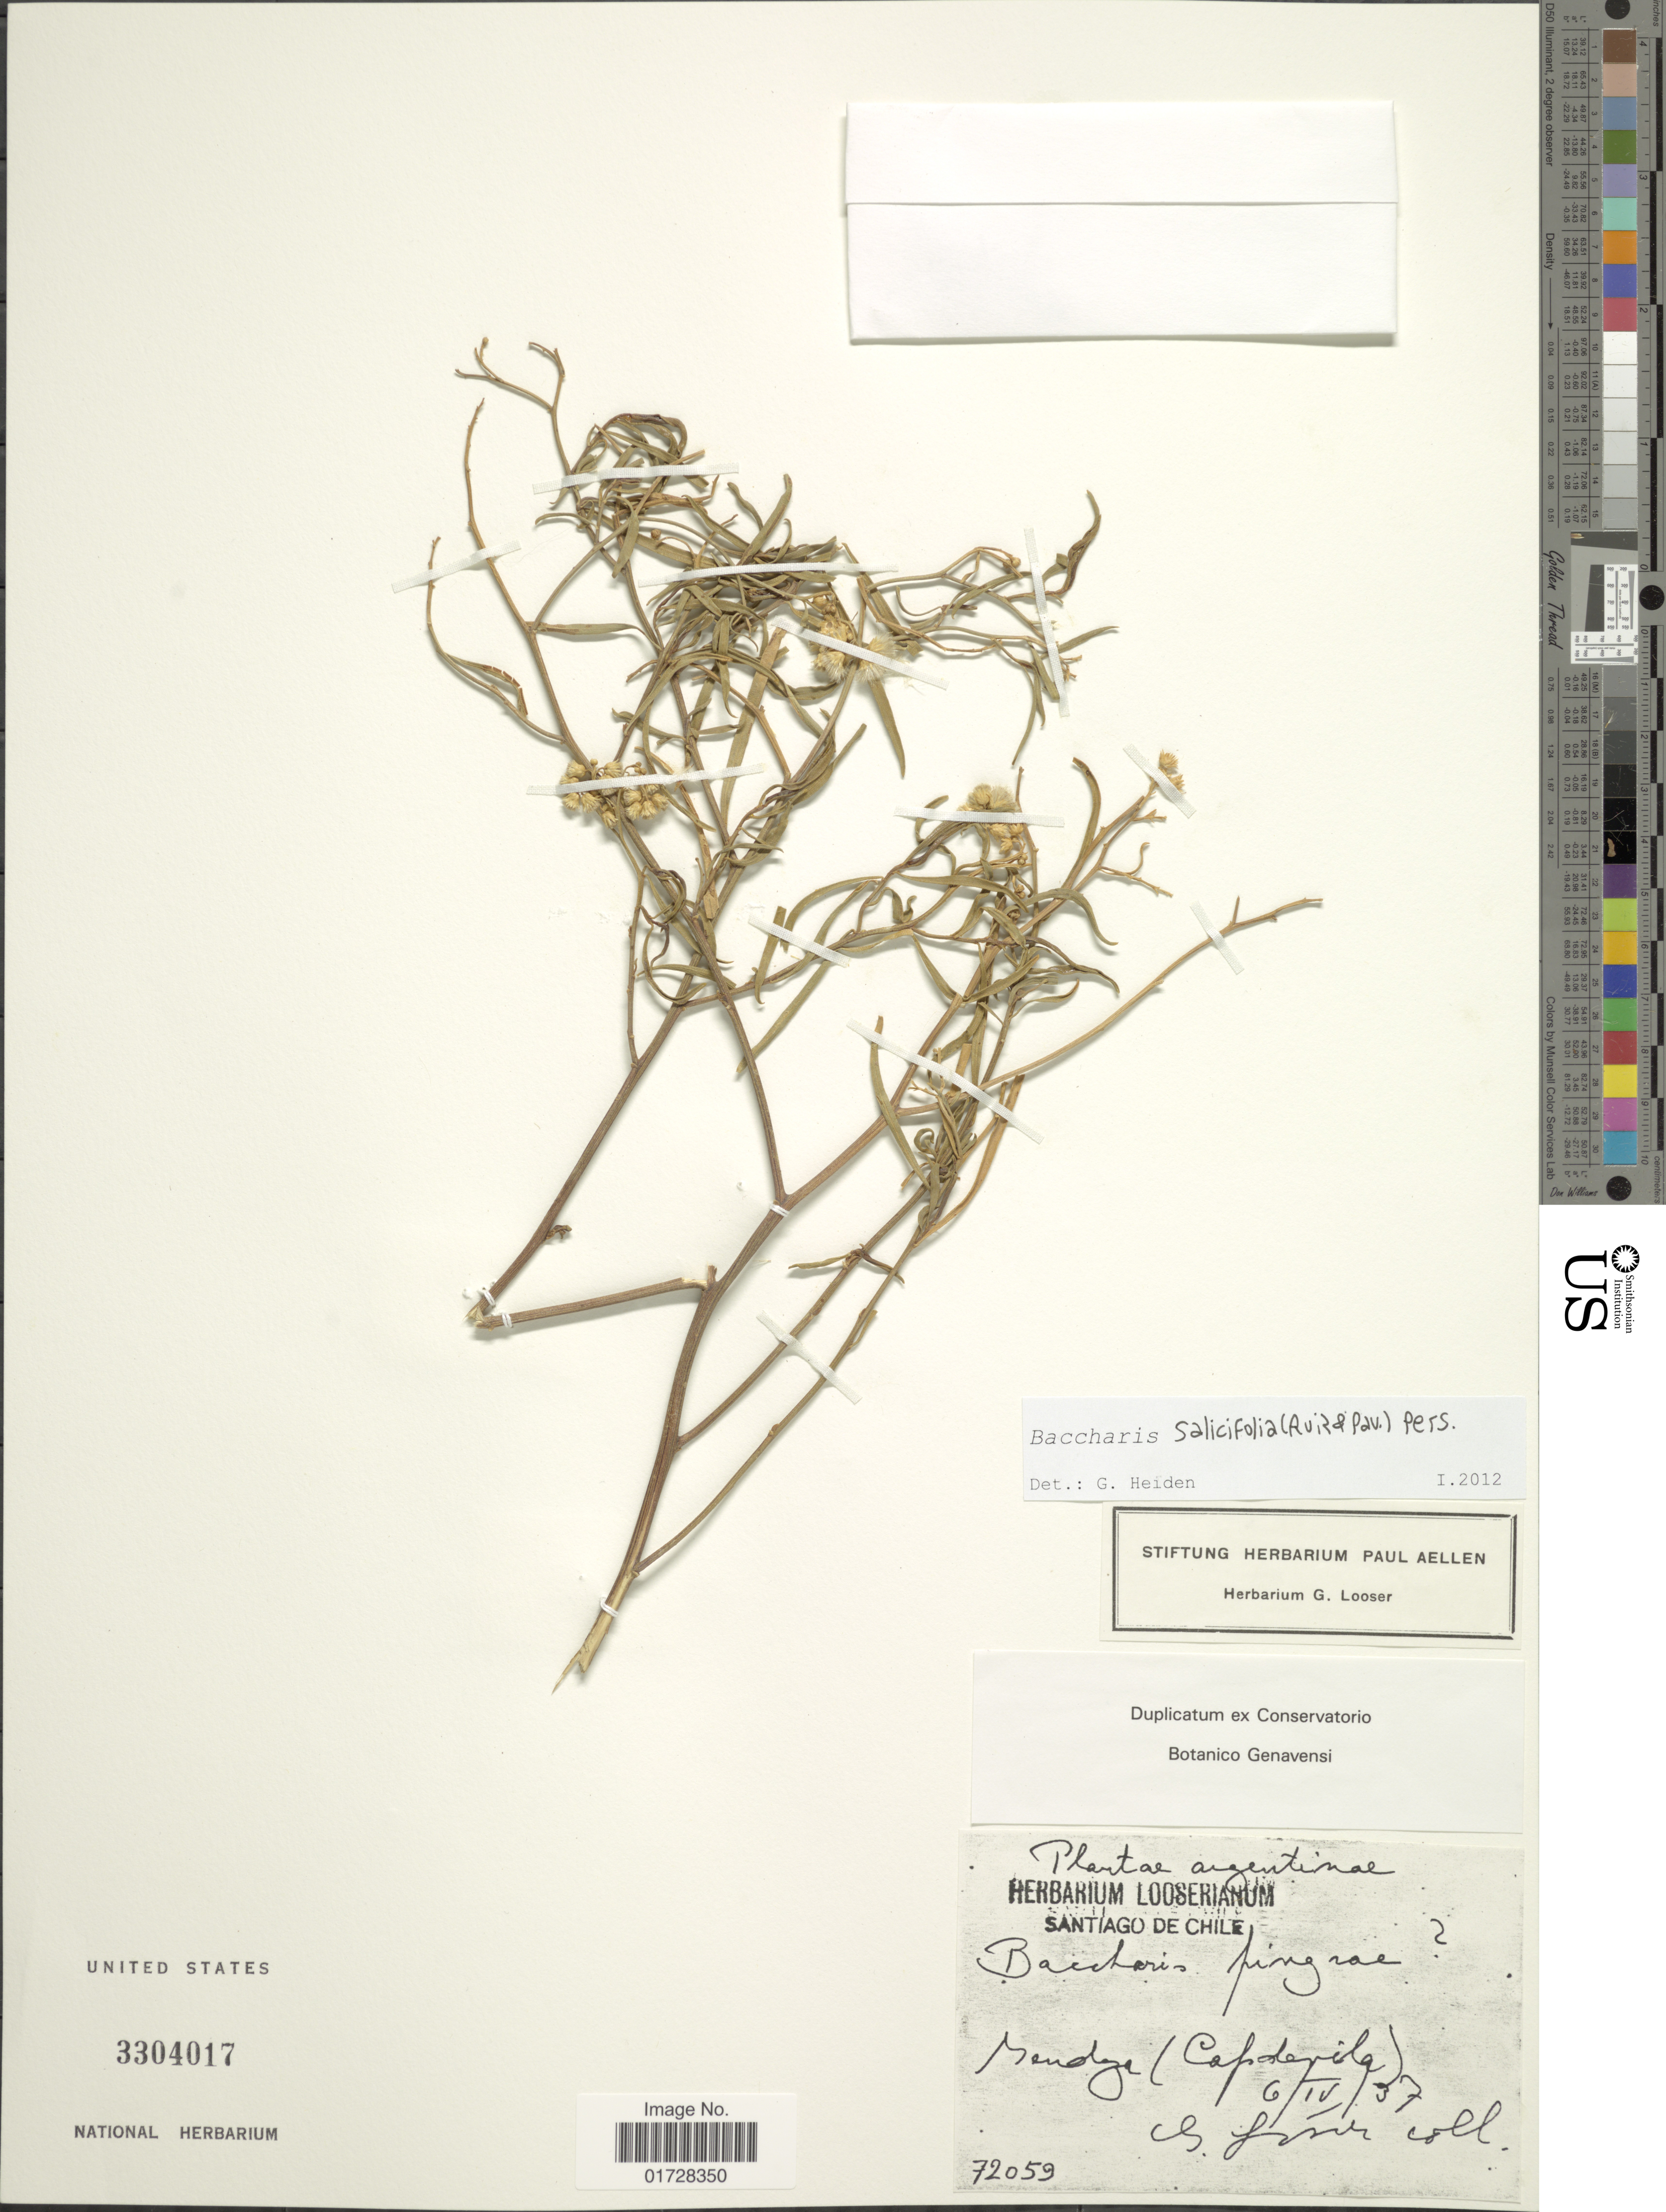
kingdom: Plantae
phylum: Tracheophyta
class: Magnoliopsida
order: Asterales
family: Asteraceae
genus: Baccharis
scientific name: Baccharis salicifolia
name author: (Ruiz & Pav.) Pers.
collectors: G. Looser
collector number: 72059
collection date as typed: Transcribed d/m/y: 6/4/37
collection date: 1937-04-06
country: Argentina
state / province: Mendoza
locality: Capdevila.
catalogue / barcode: US 3304017